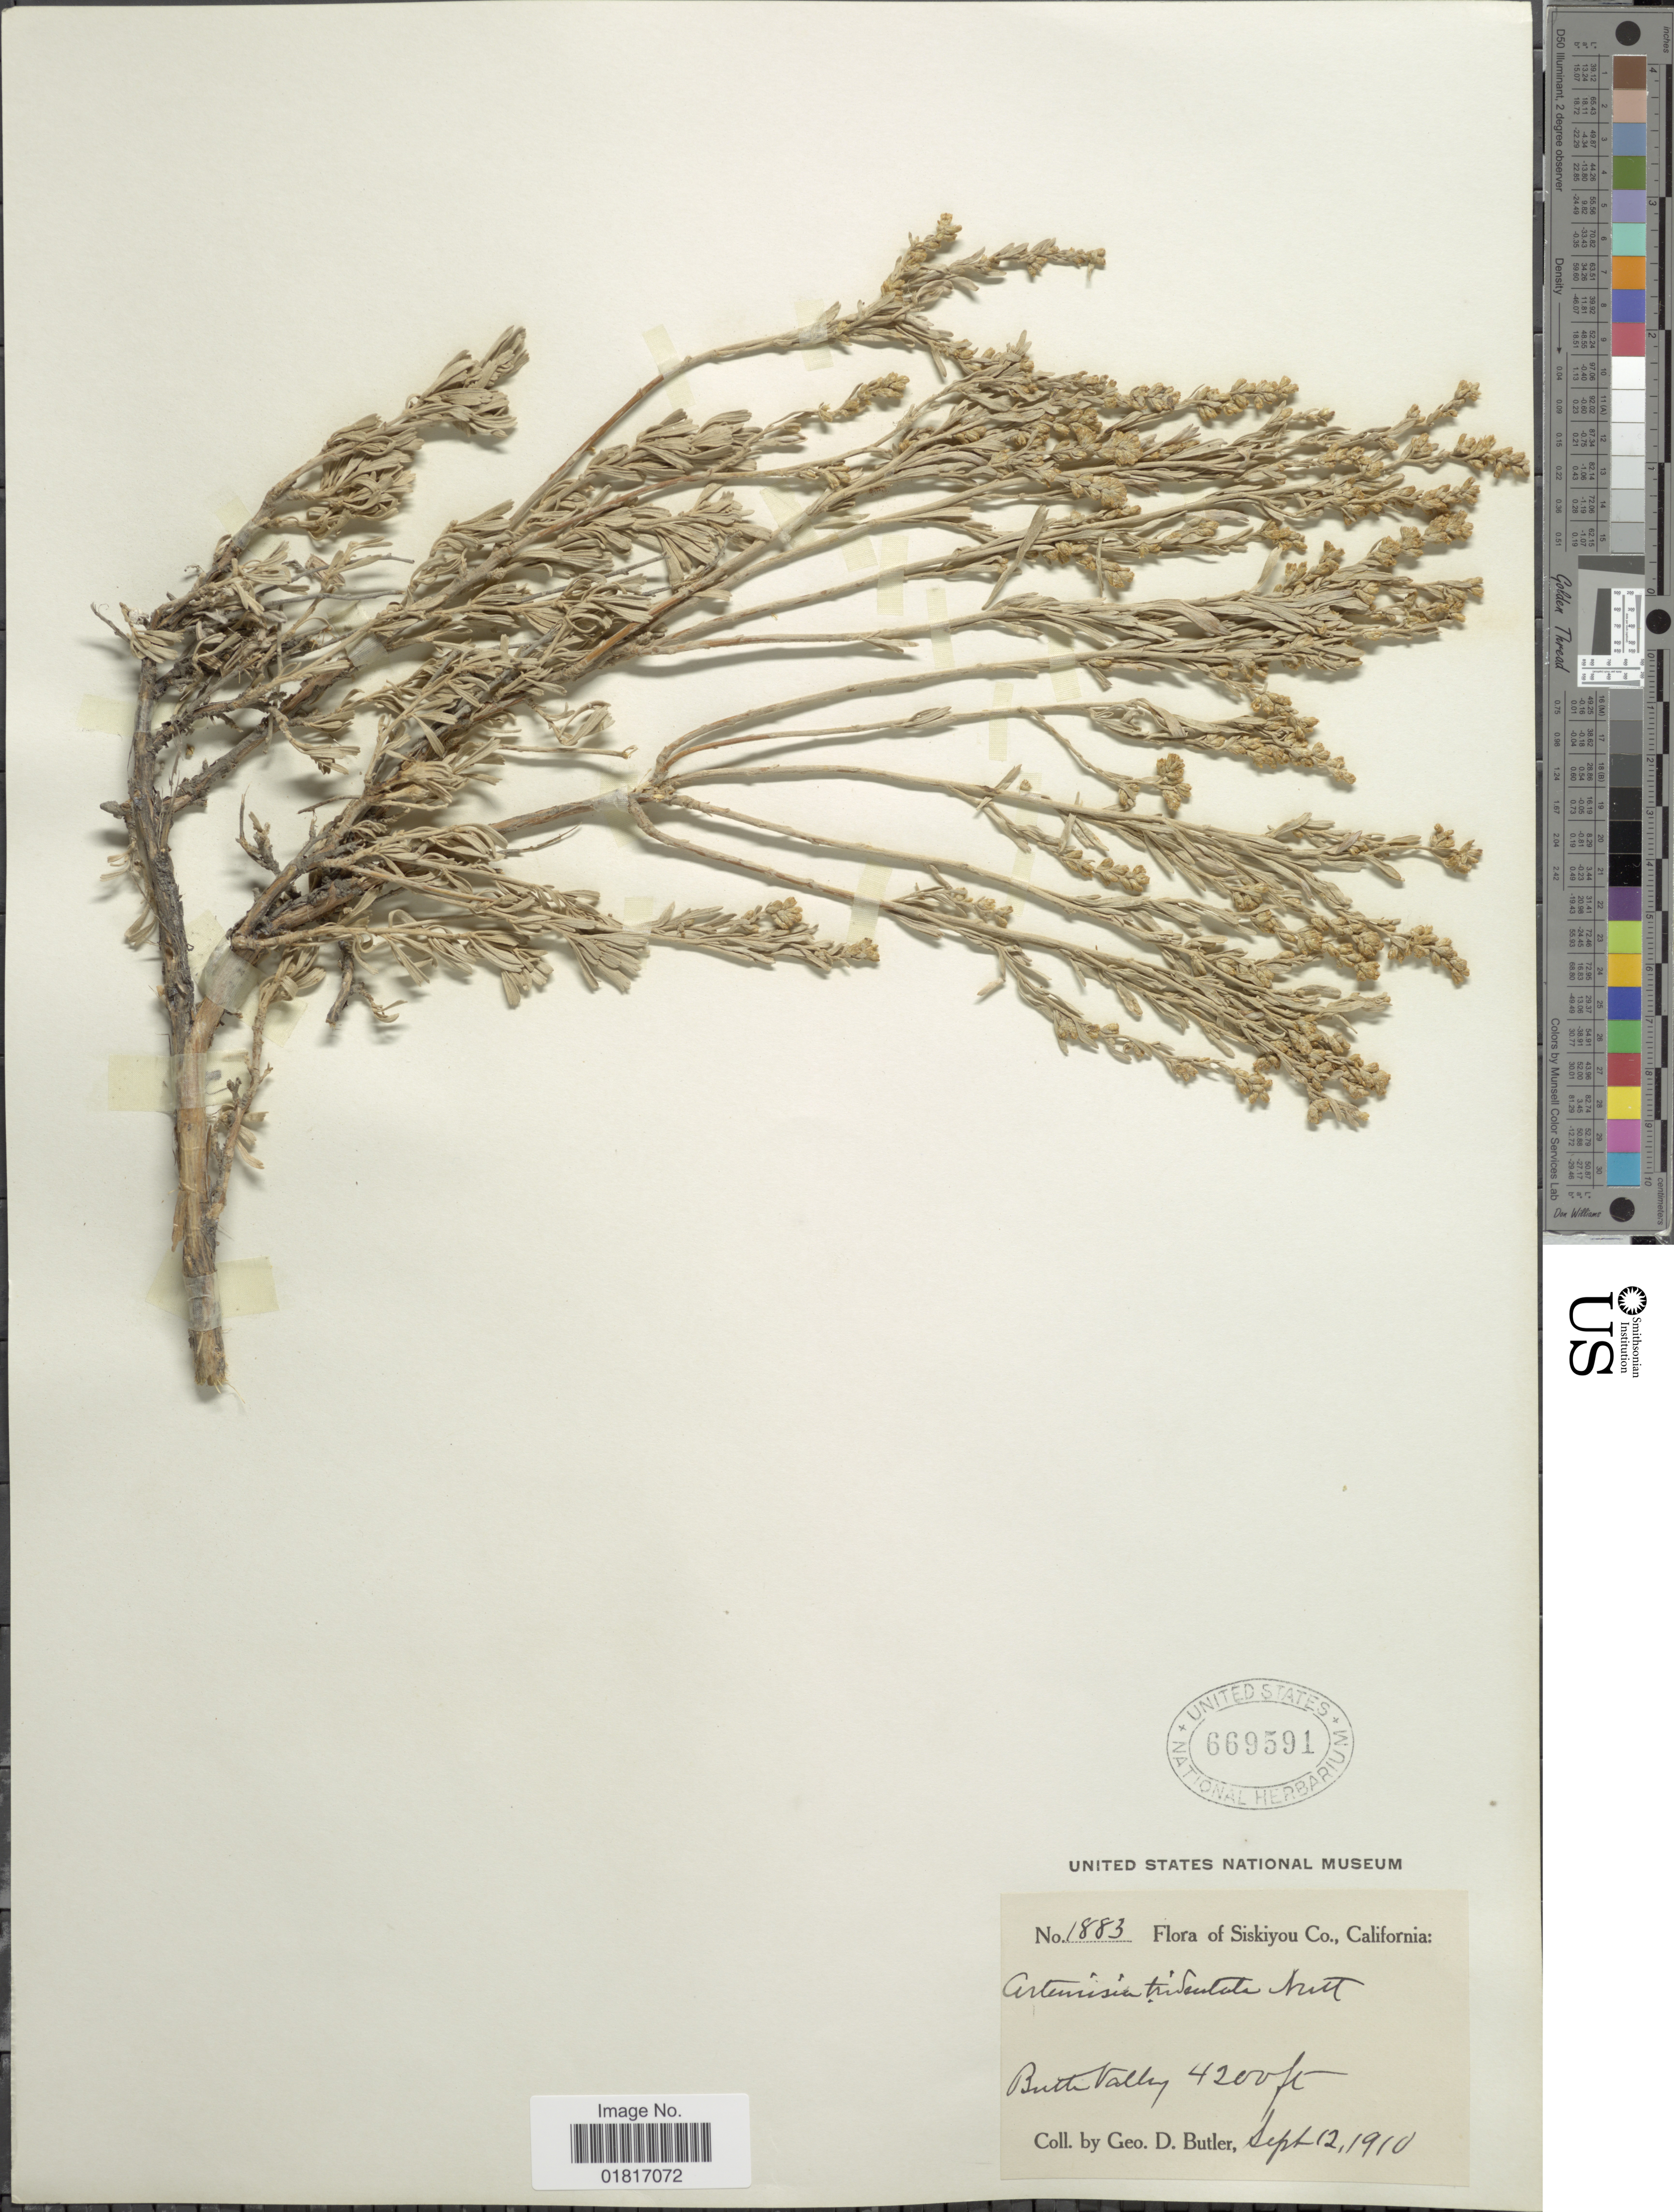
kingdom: Plantae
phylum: Tracheophyta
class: Magnoliopsida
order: Asterales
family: Asteraceae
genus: Artemisia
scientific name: Artemisia tridentata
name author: Nutt.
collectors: G. D. Butler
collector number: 1883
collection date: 1910-09-12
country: United States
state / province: California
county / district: Siskiyou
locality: Siskiyou Co., Buth Valley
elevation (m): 1280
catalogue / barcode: US 669591